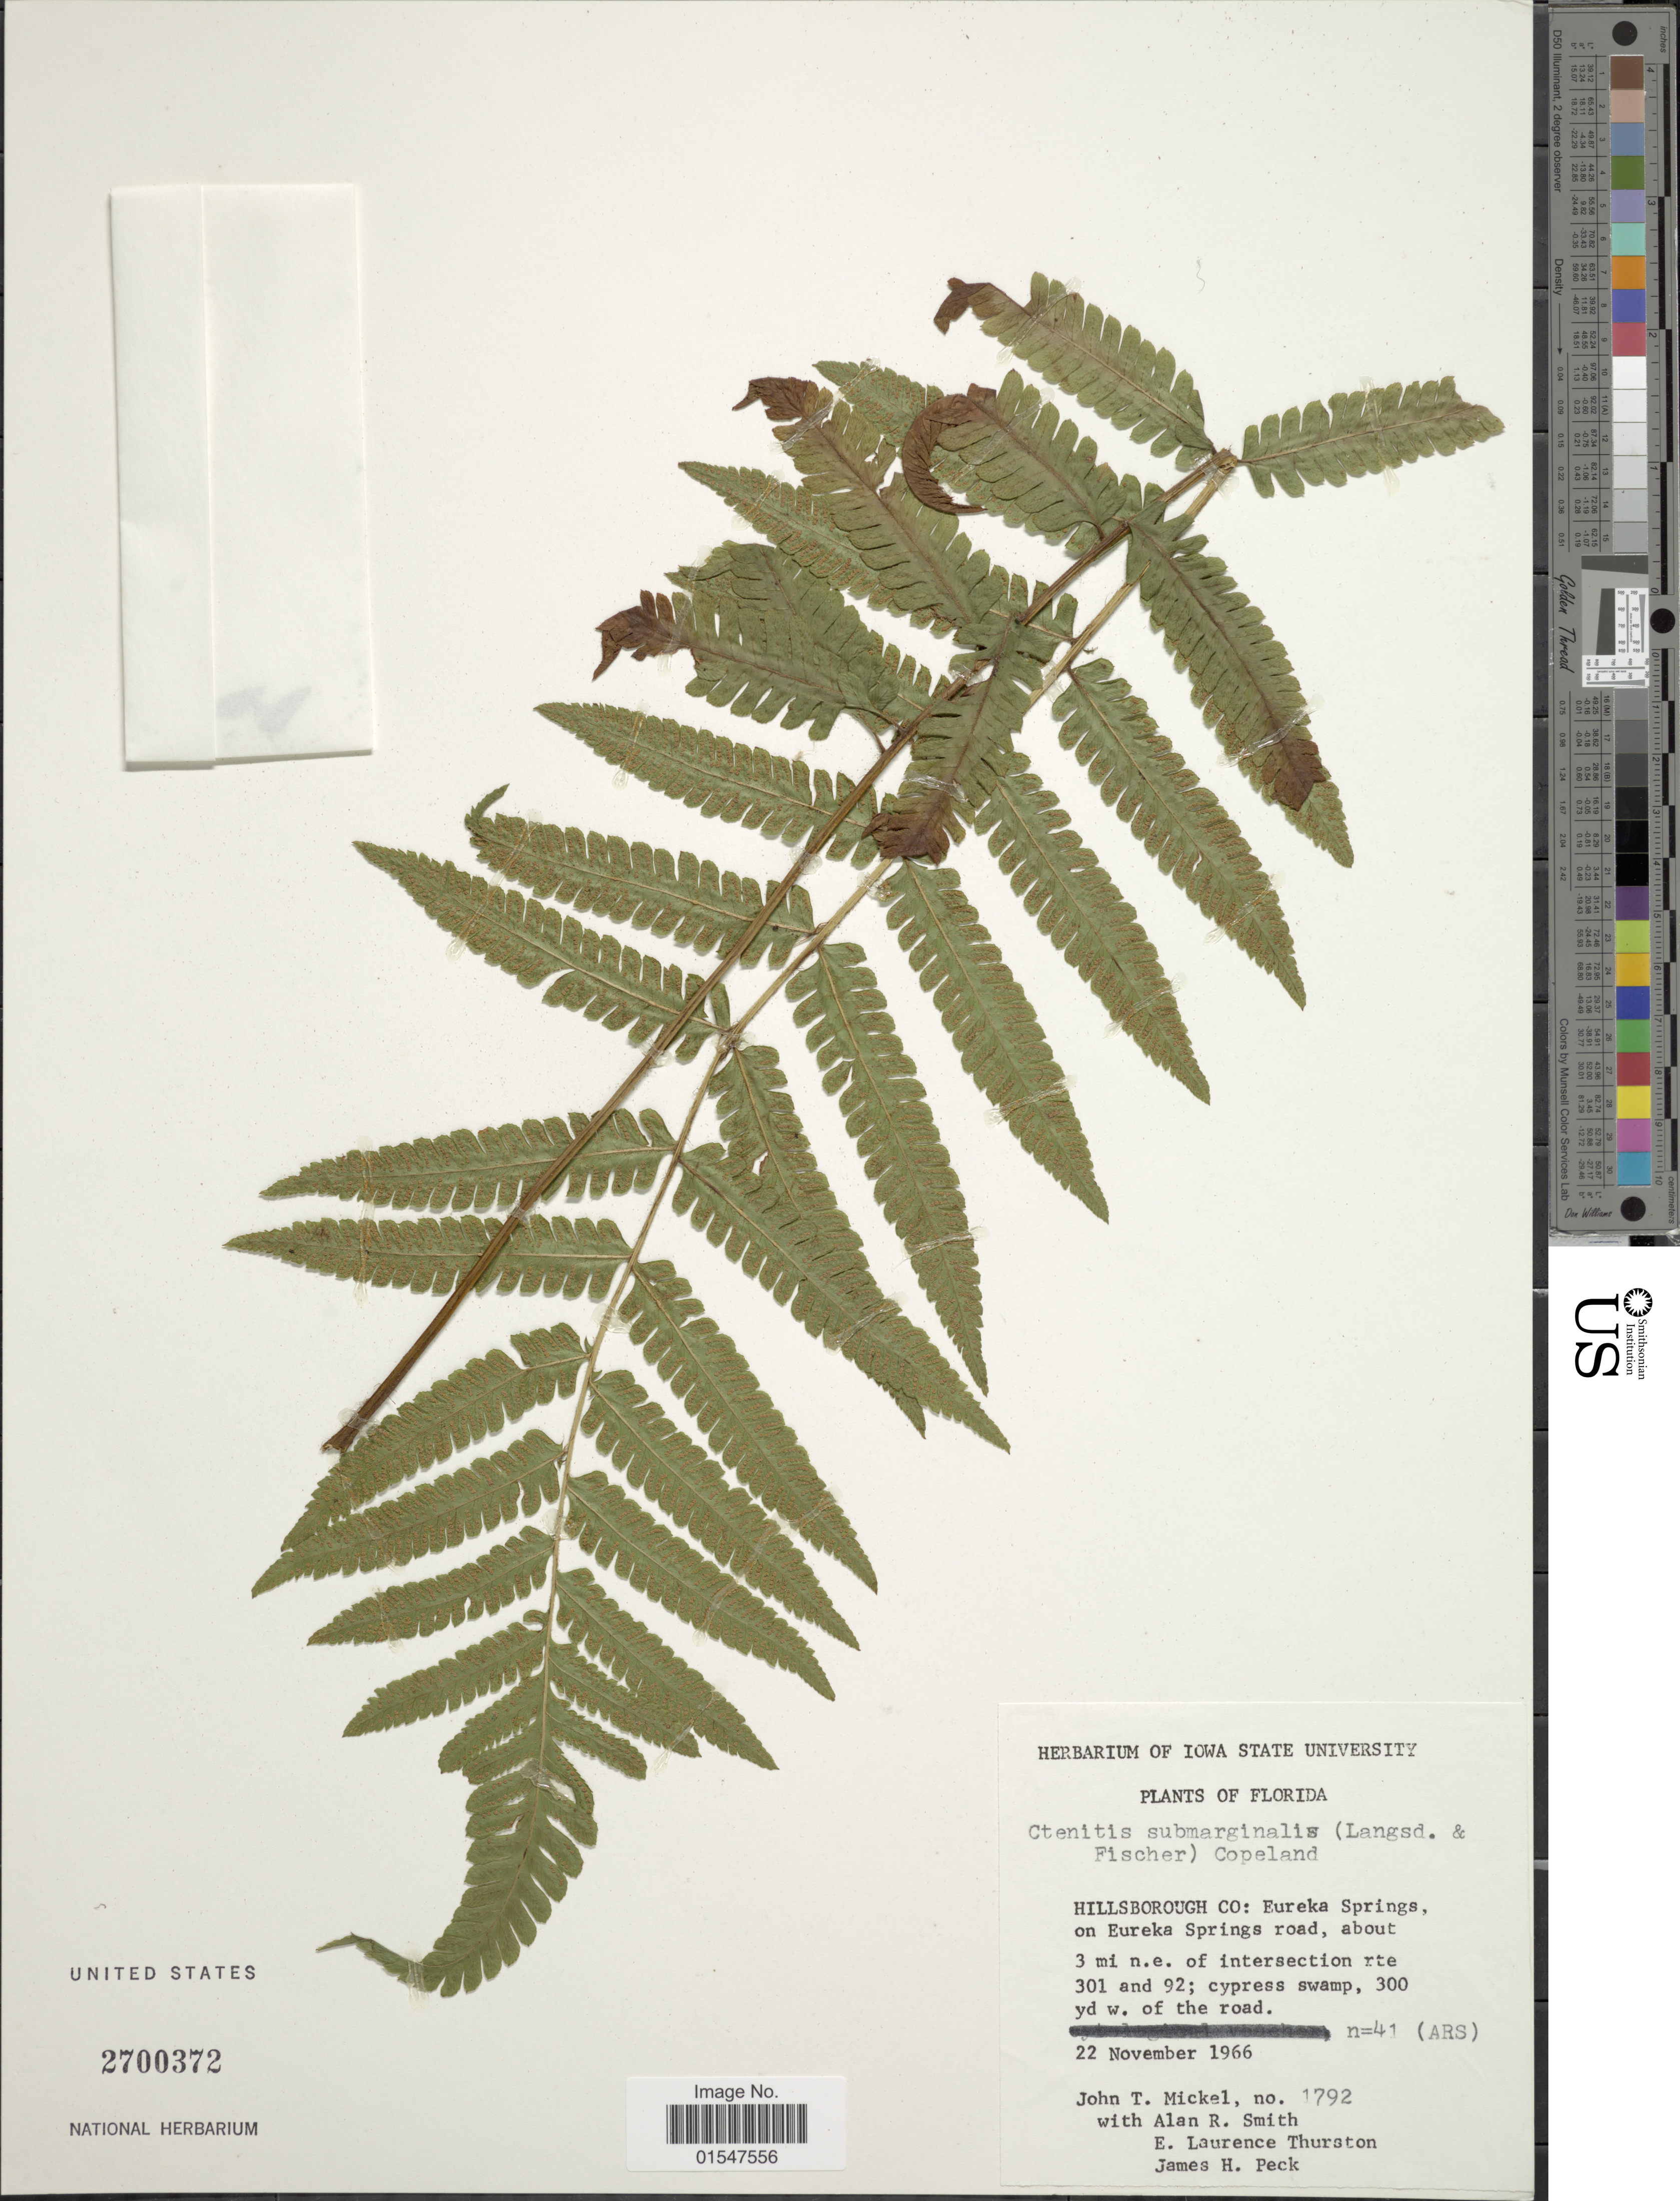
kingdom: Plantae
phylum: Tracheophyta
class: Polypodiopsida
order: Polypodiales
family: Dryopteridaceae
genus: Ctenitis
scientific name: Ctenitis submarginalis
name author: (Langsd. & Fisch.) Ching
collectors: J. T. Mickel & A. R. Smith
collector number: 1792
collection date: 1966-12-22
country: United States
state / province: Florida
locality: Hillsborough Co: Eureka Springs, on Eureka Springs road, about 3 mi. n. e. of intersection rte 301 and 92; cypress swamp, 300 yd w. of the road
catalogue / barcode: US 2700372